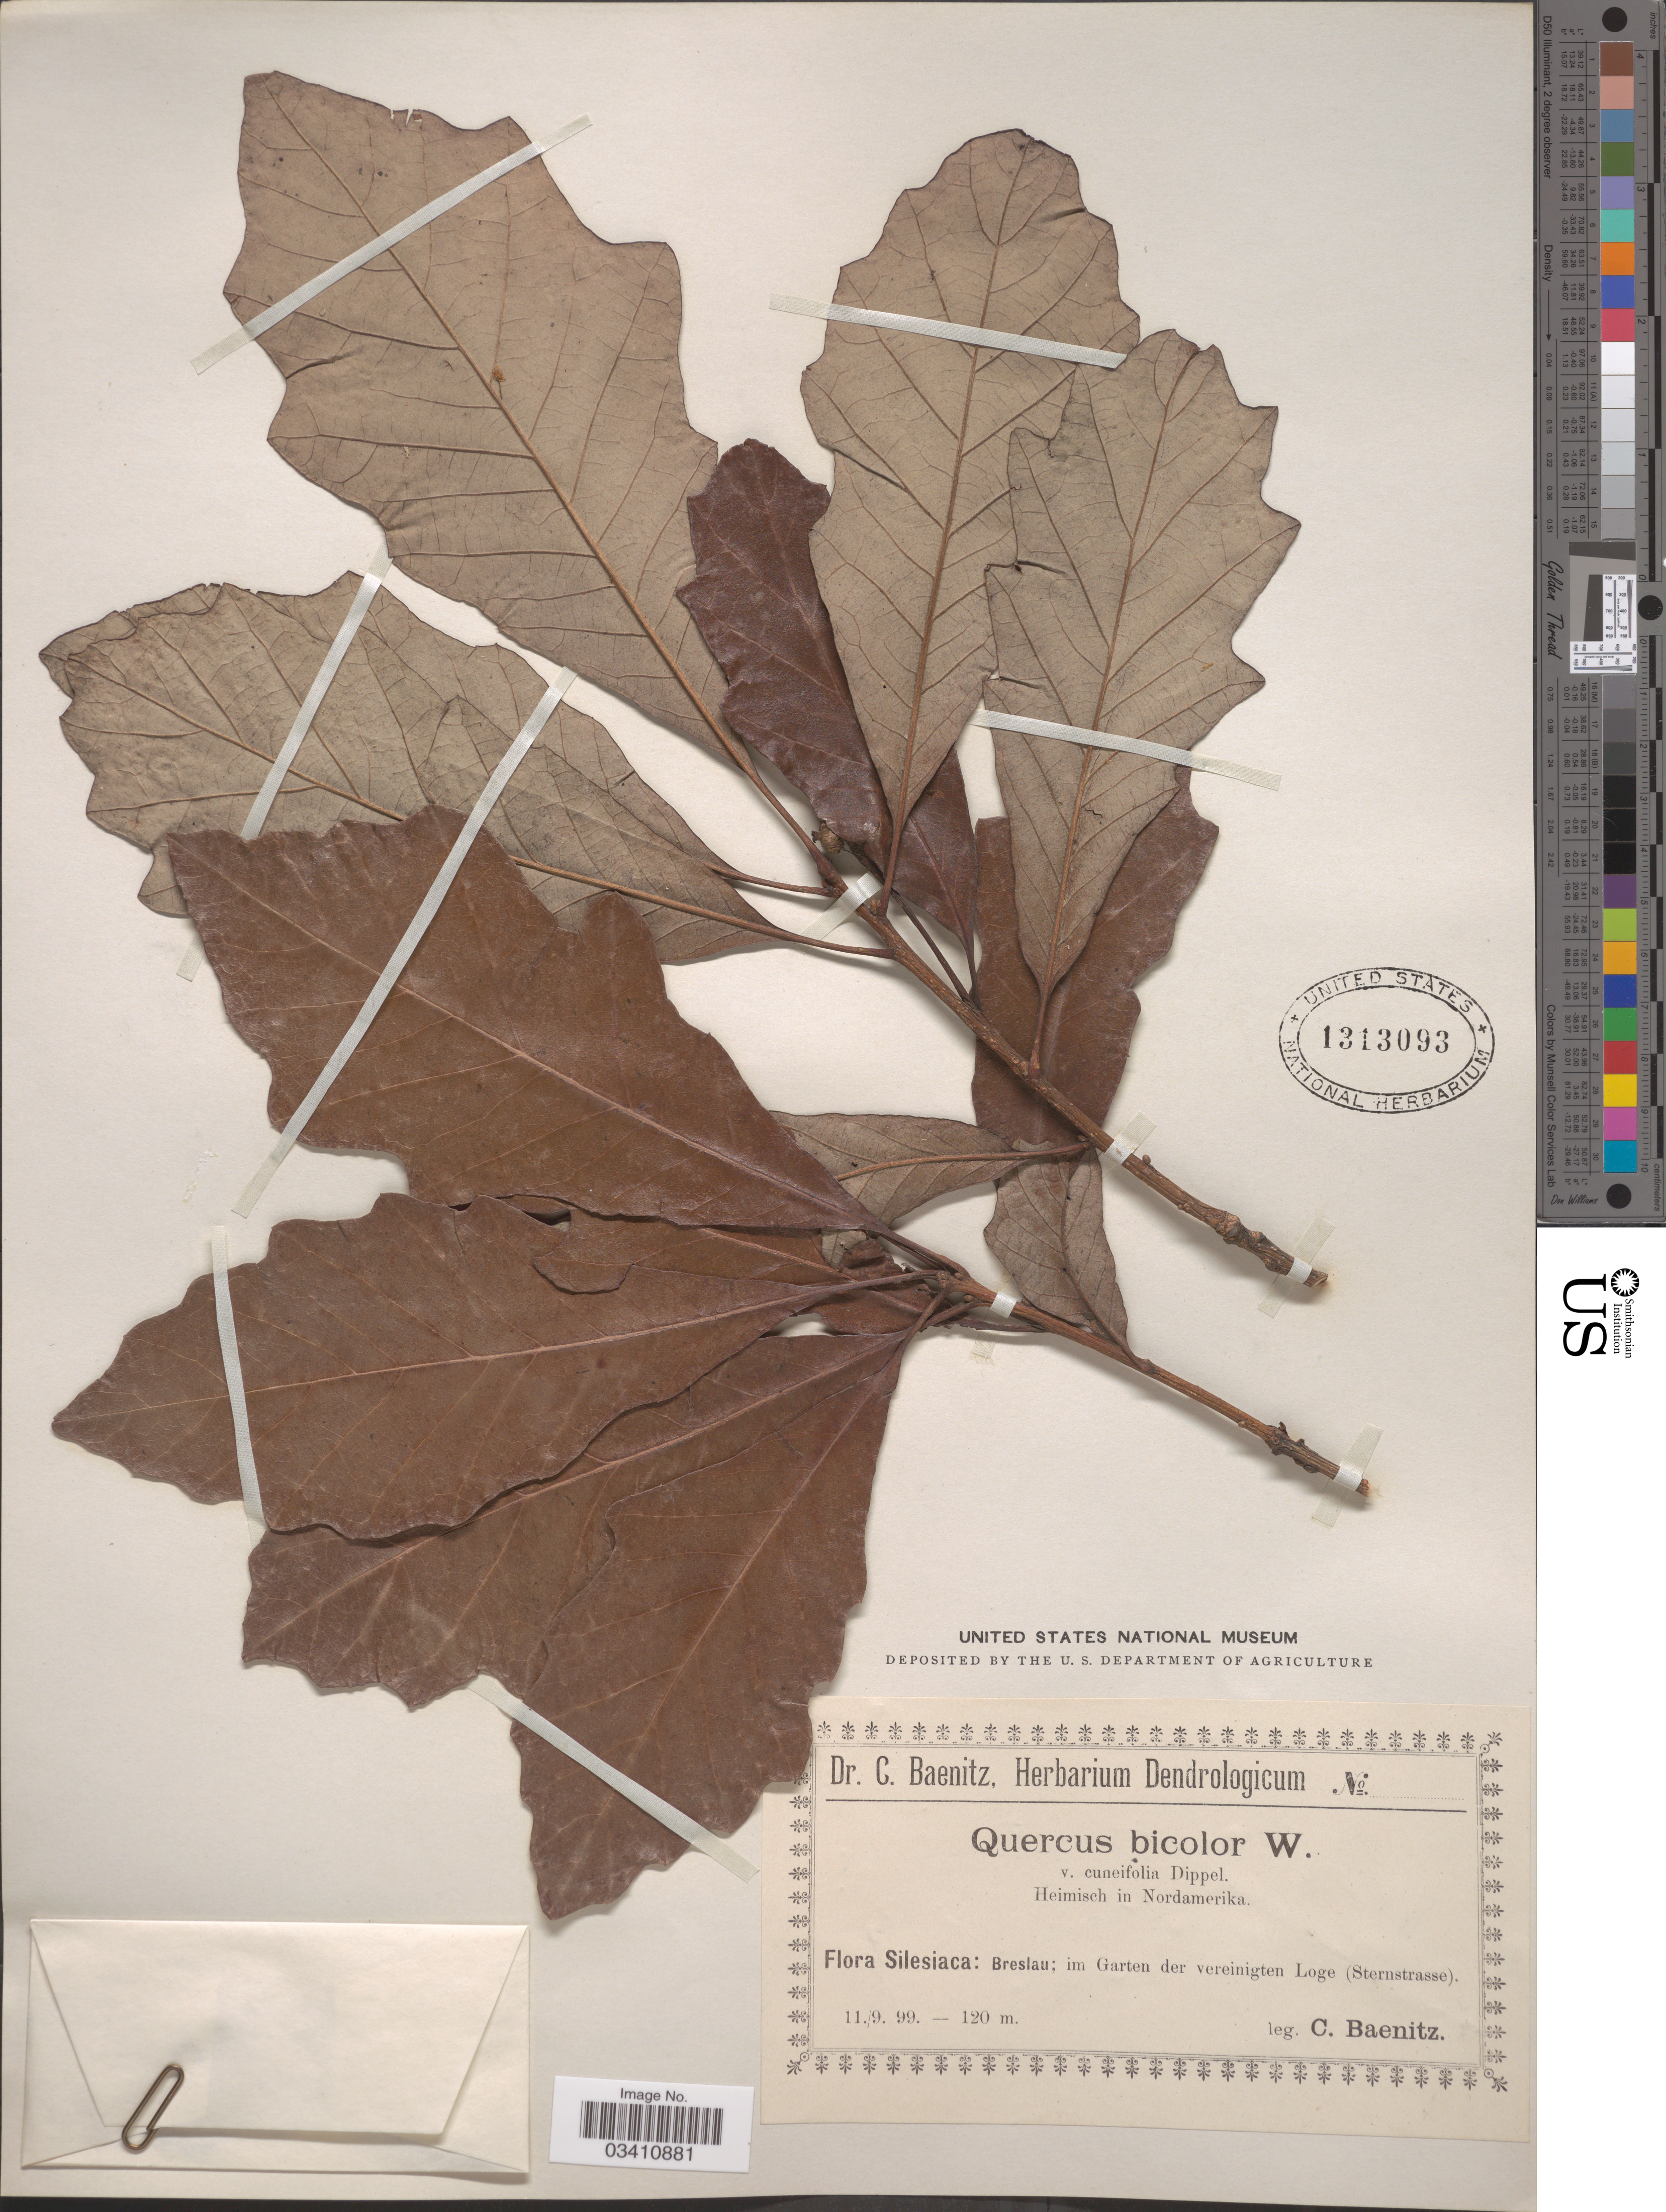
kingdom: Plantae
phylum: Tracheophyta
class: Magnoliopsida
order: Fagales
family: Fagaceae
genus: Quercus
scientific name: Quercus bicolor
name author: Willd.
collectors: C. G. Baenitz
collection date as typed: Transcribed d/m/y: 11/9/99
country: Poland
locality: Silesiaca: Breslau; im Garten der vereinigten Loge (Sternstrasse).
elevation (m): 120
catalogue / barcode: US 1313093